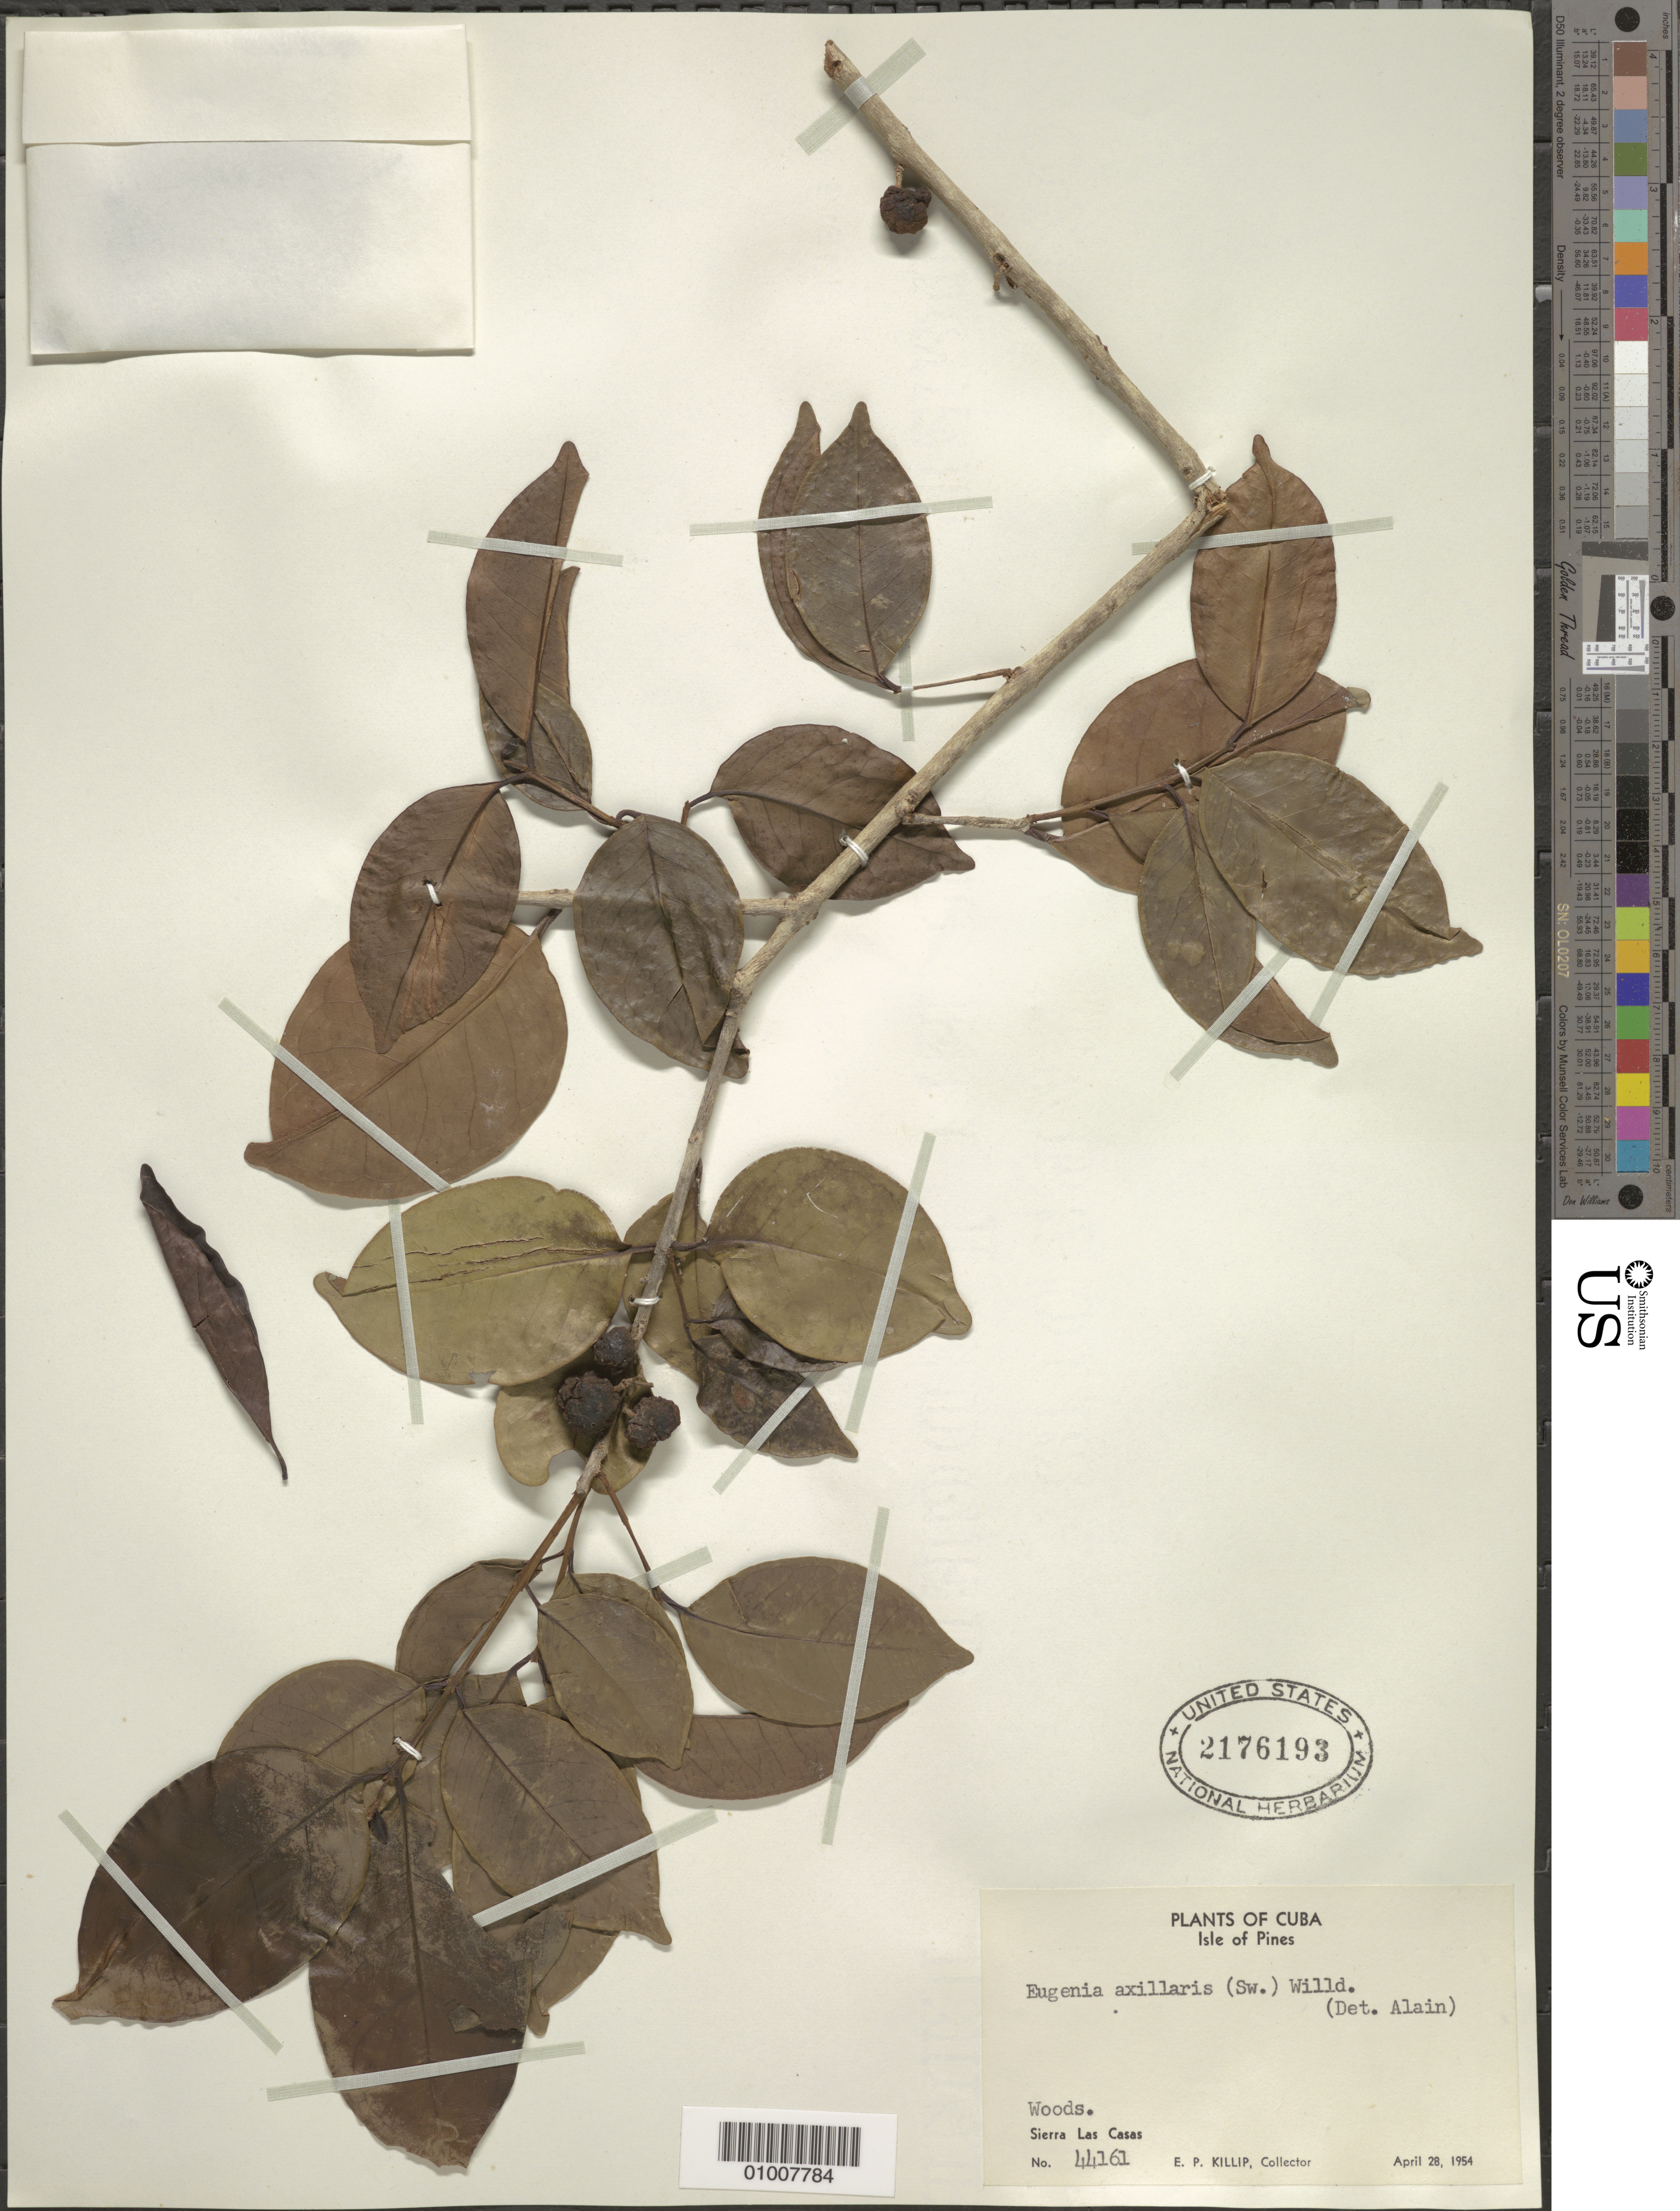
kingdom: Plantae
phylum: Tracheophyta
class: Magnoliopsida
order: Myrtales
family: Myrtaceae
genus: Eugenia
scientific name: Eugenia axillaris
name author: (Sw.) Willd.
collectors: E. P. Killip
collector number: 44161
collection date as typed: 28 Apr 1954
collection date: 1954-04-28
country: Cuba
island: Isla de la Juventud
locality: Sierra Las Casas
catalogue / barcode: US 2176193